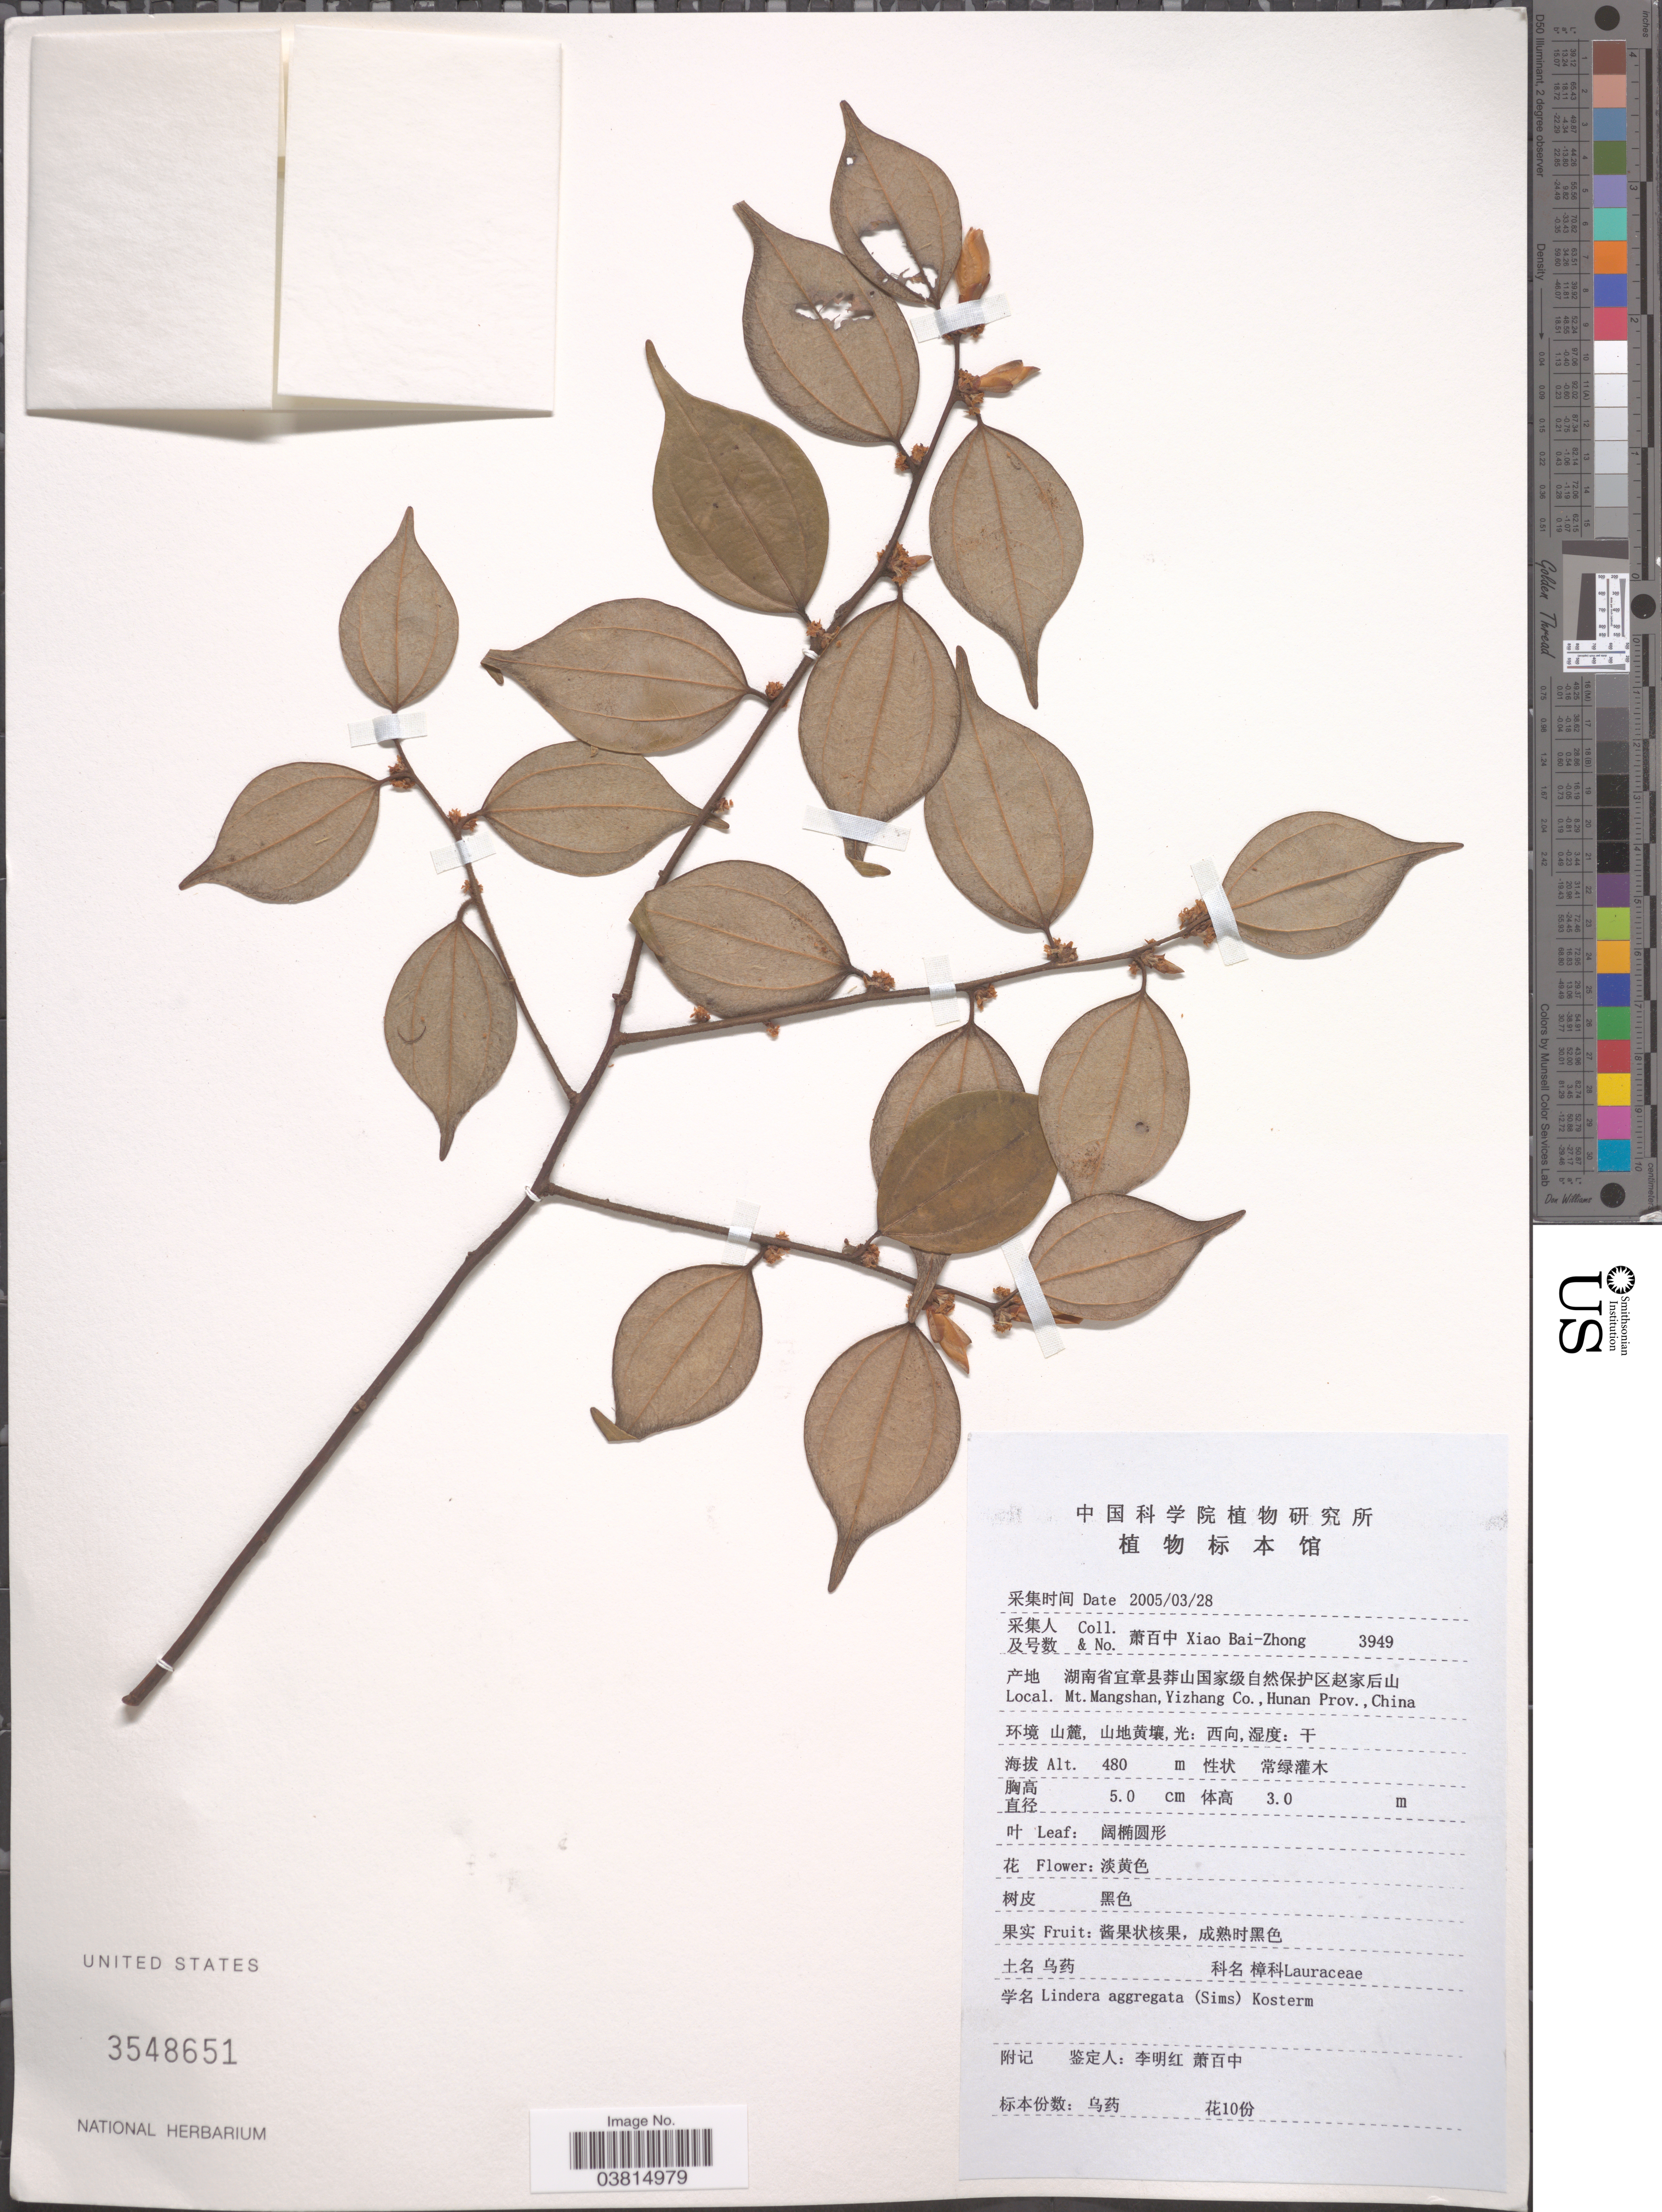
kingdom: Plantae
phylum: Tracheophyta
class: Magnoliopsida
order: Laurales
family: Lauraceae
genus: Lindera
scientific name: Lindera aggregata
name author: (Sims) Kosterm.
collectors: B. Z. Xiao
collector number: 3949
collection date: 2005-03-28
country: China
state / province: Hunan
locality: Mt. Mangshan, Yizhang Co., Hunan Prov.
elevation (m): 480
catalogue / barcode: US 3548651